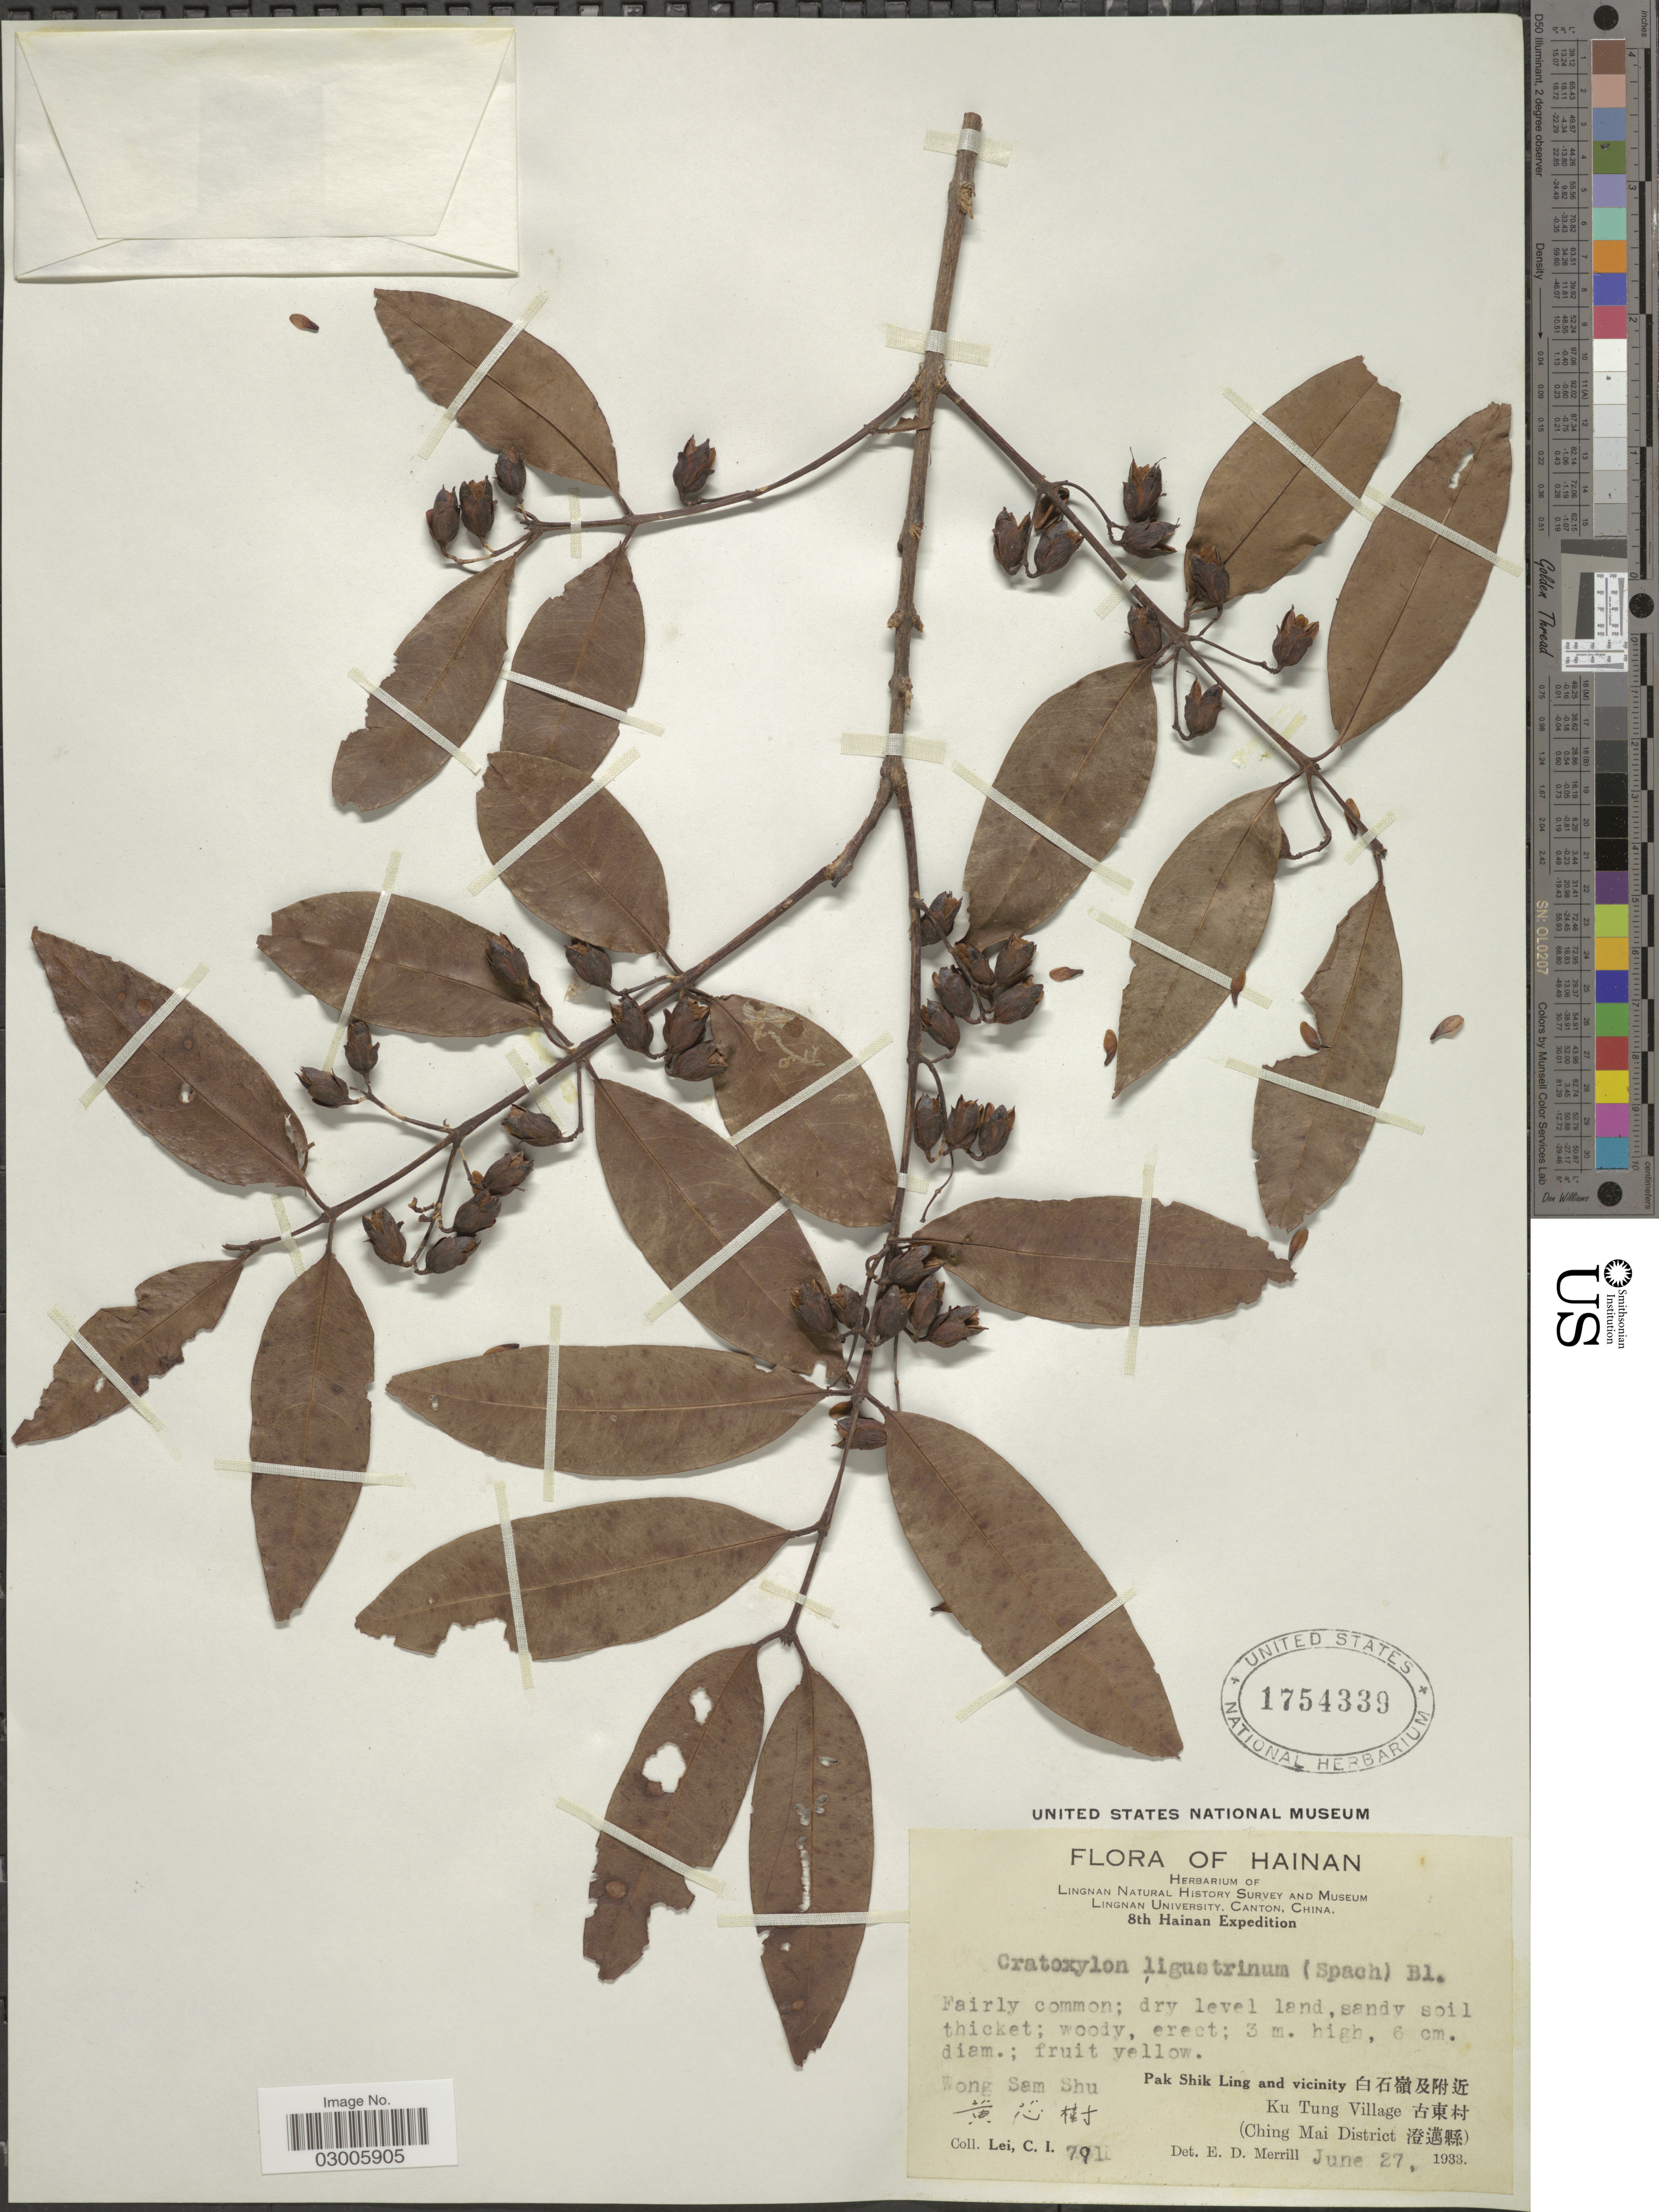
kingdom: Plantae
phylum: Tracheophyta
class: Magnoliopsida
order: Malpighiales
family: Hypericaceae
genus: Cratoxylum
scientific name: Cratoxylum ligustrinum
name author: (Spach) Blume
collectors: C. I. Lei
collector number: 791*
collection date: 1933-06-27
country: China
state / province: Hainan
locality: Wong Sem Shu X. Pak Shik Ling and vicinitt X. Ku Tung Village X. (Ching Mai District X).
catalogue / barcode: US 1754339